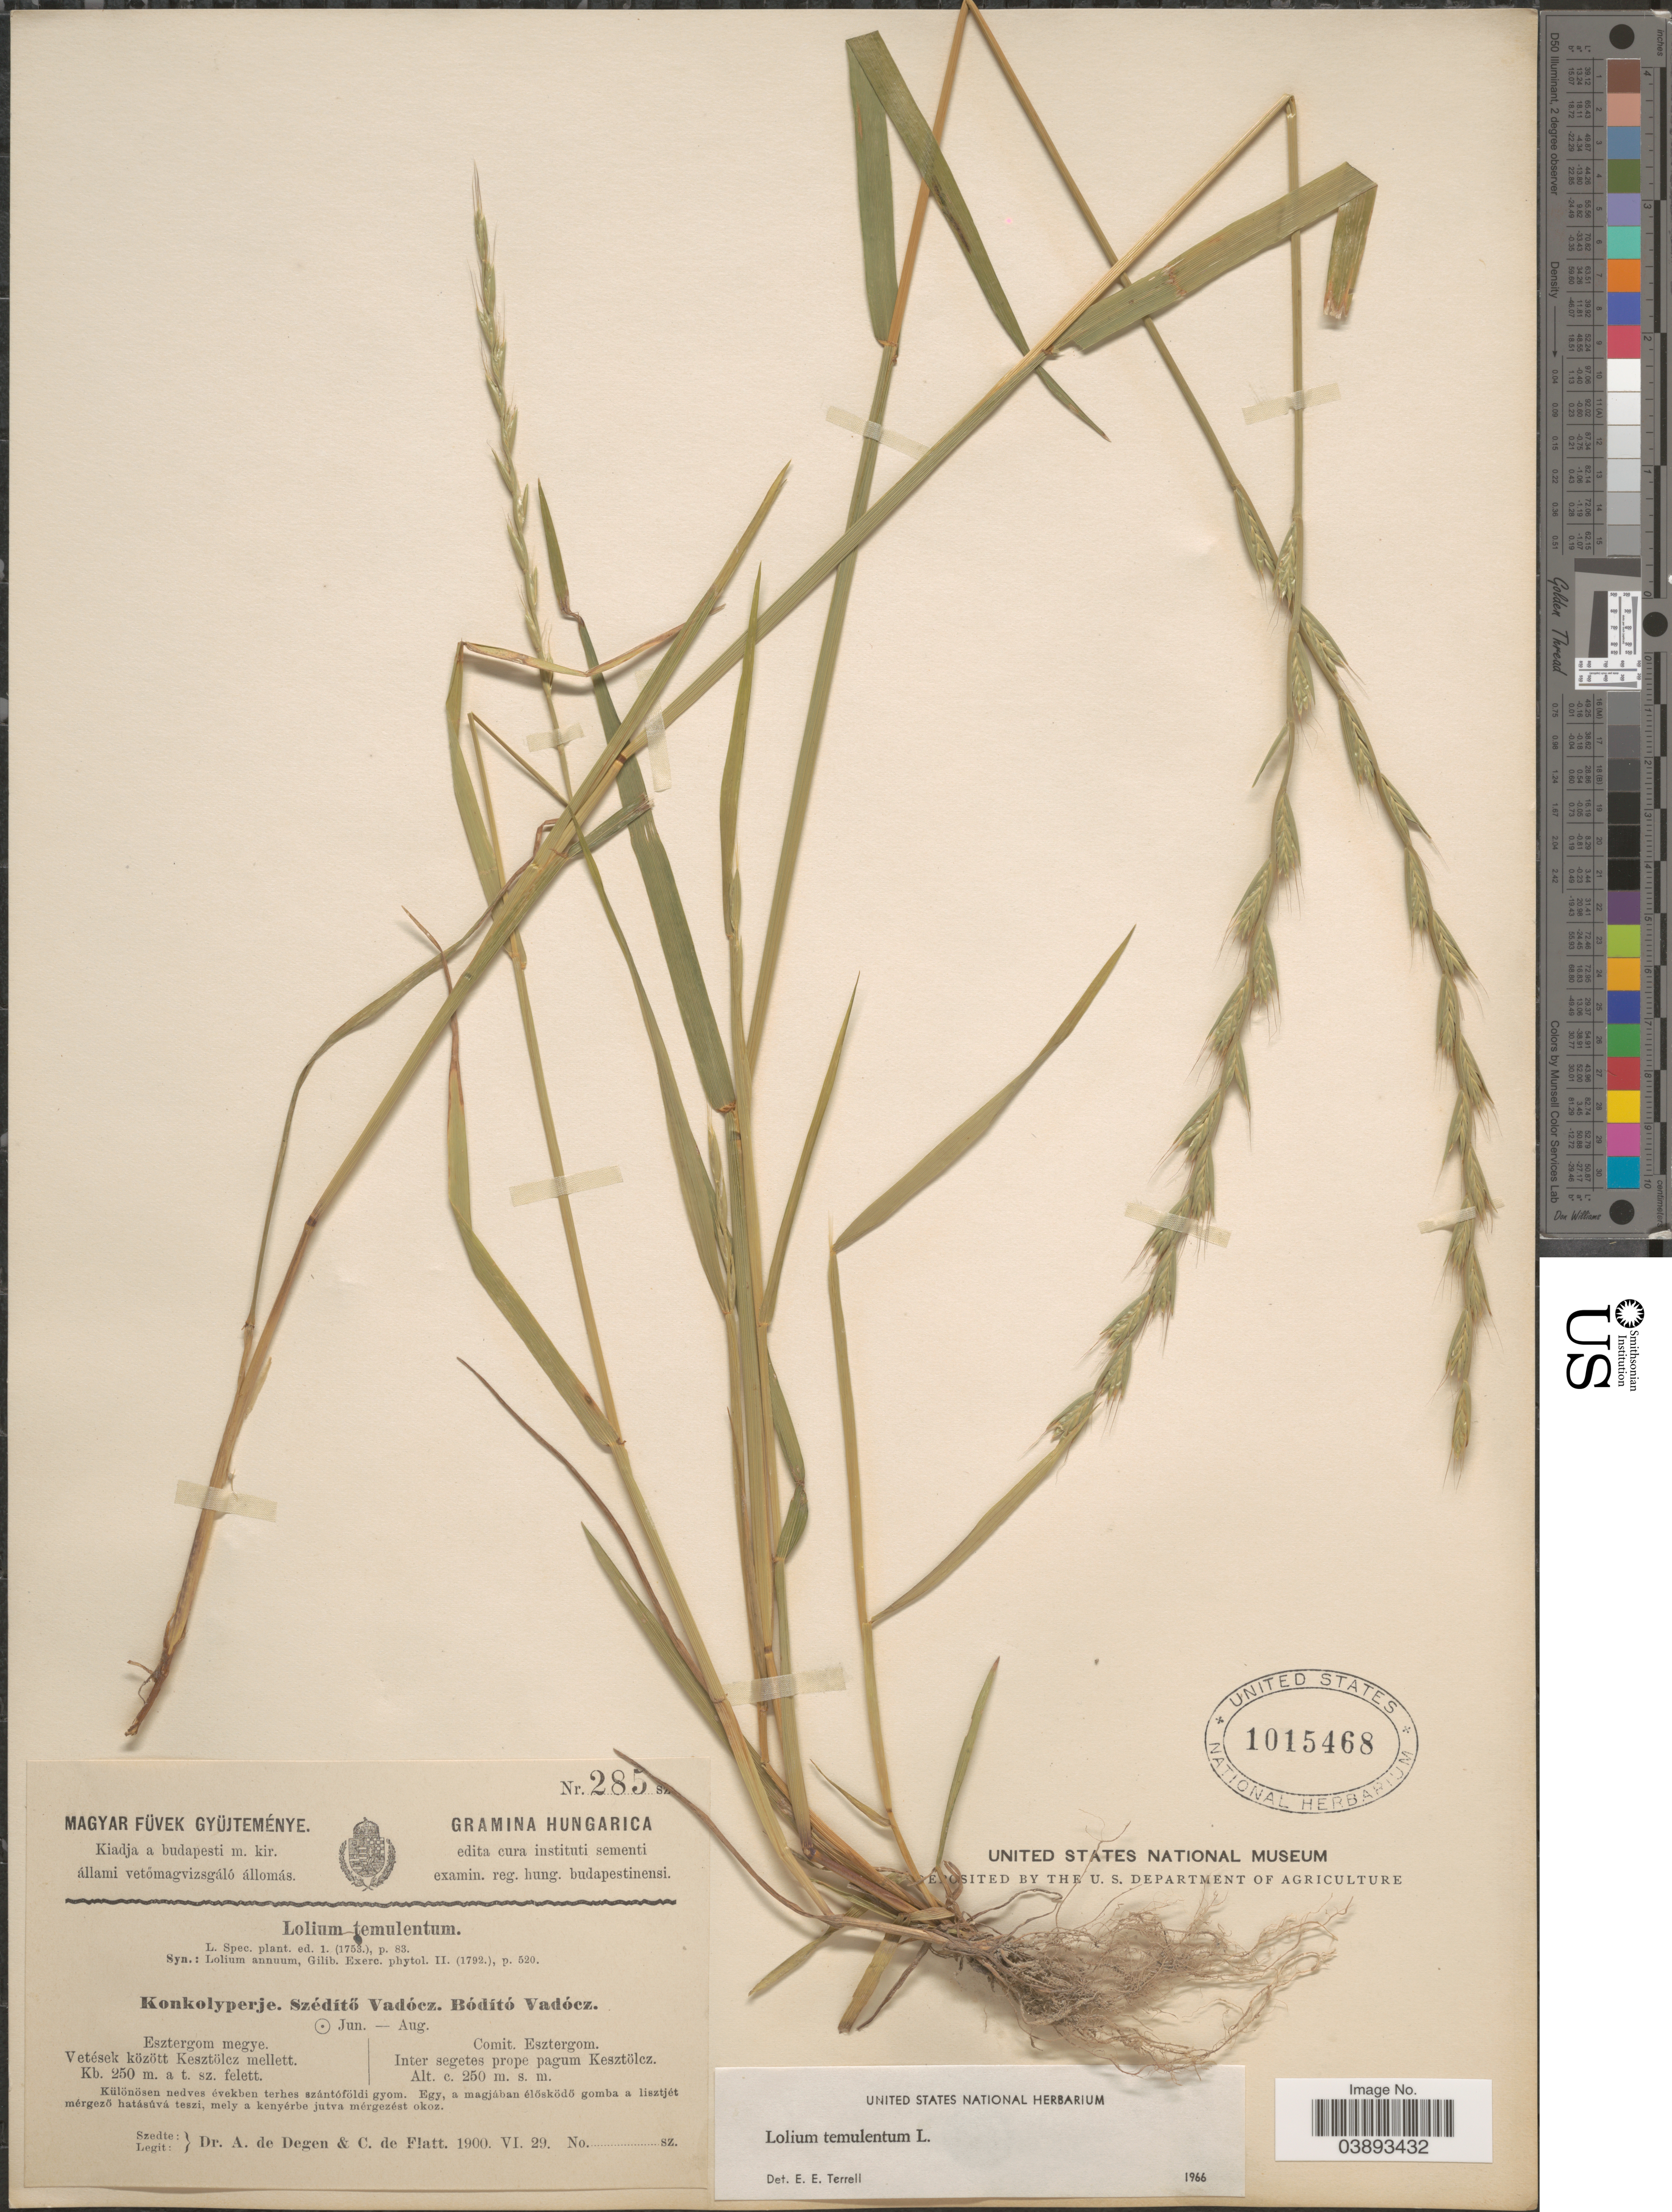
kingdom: Plantae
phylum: Tracheophyta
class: Liliopsida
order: Poales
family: Poaceae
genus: Lolium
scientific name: Lolium temulentum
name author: L.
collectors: A. Degen & C. de Flatt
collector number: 285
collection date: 1900-06-29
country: Hungary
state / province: Komárom-Esztergom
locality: Comit. Esztergom. Inter segetes prope pagum Kesztölcz.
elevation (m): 250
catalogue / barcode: US 1015468